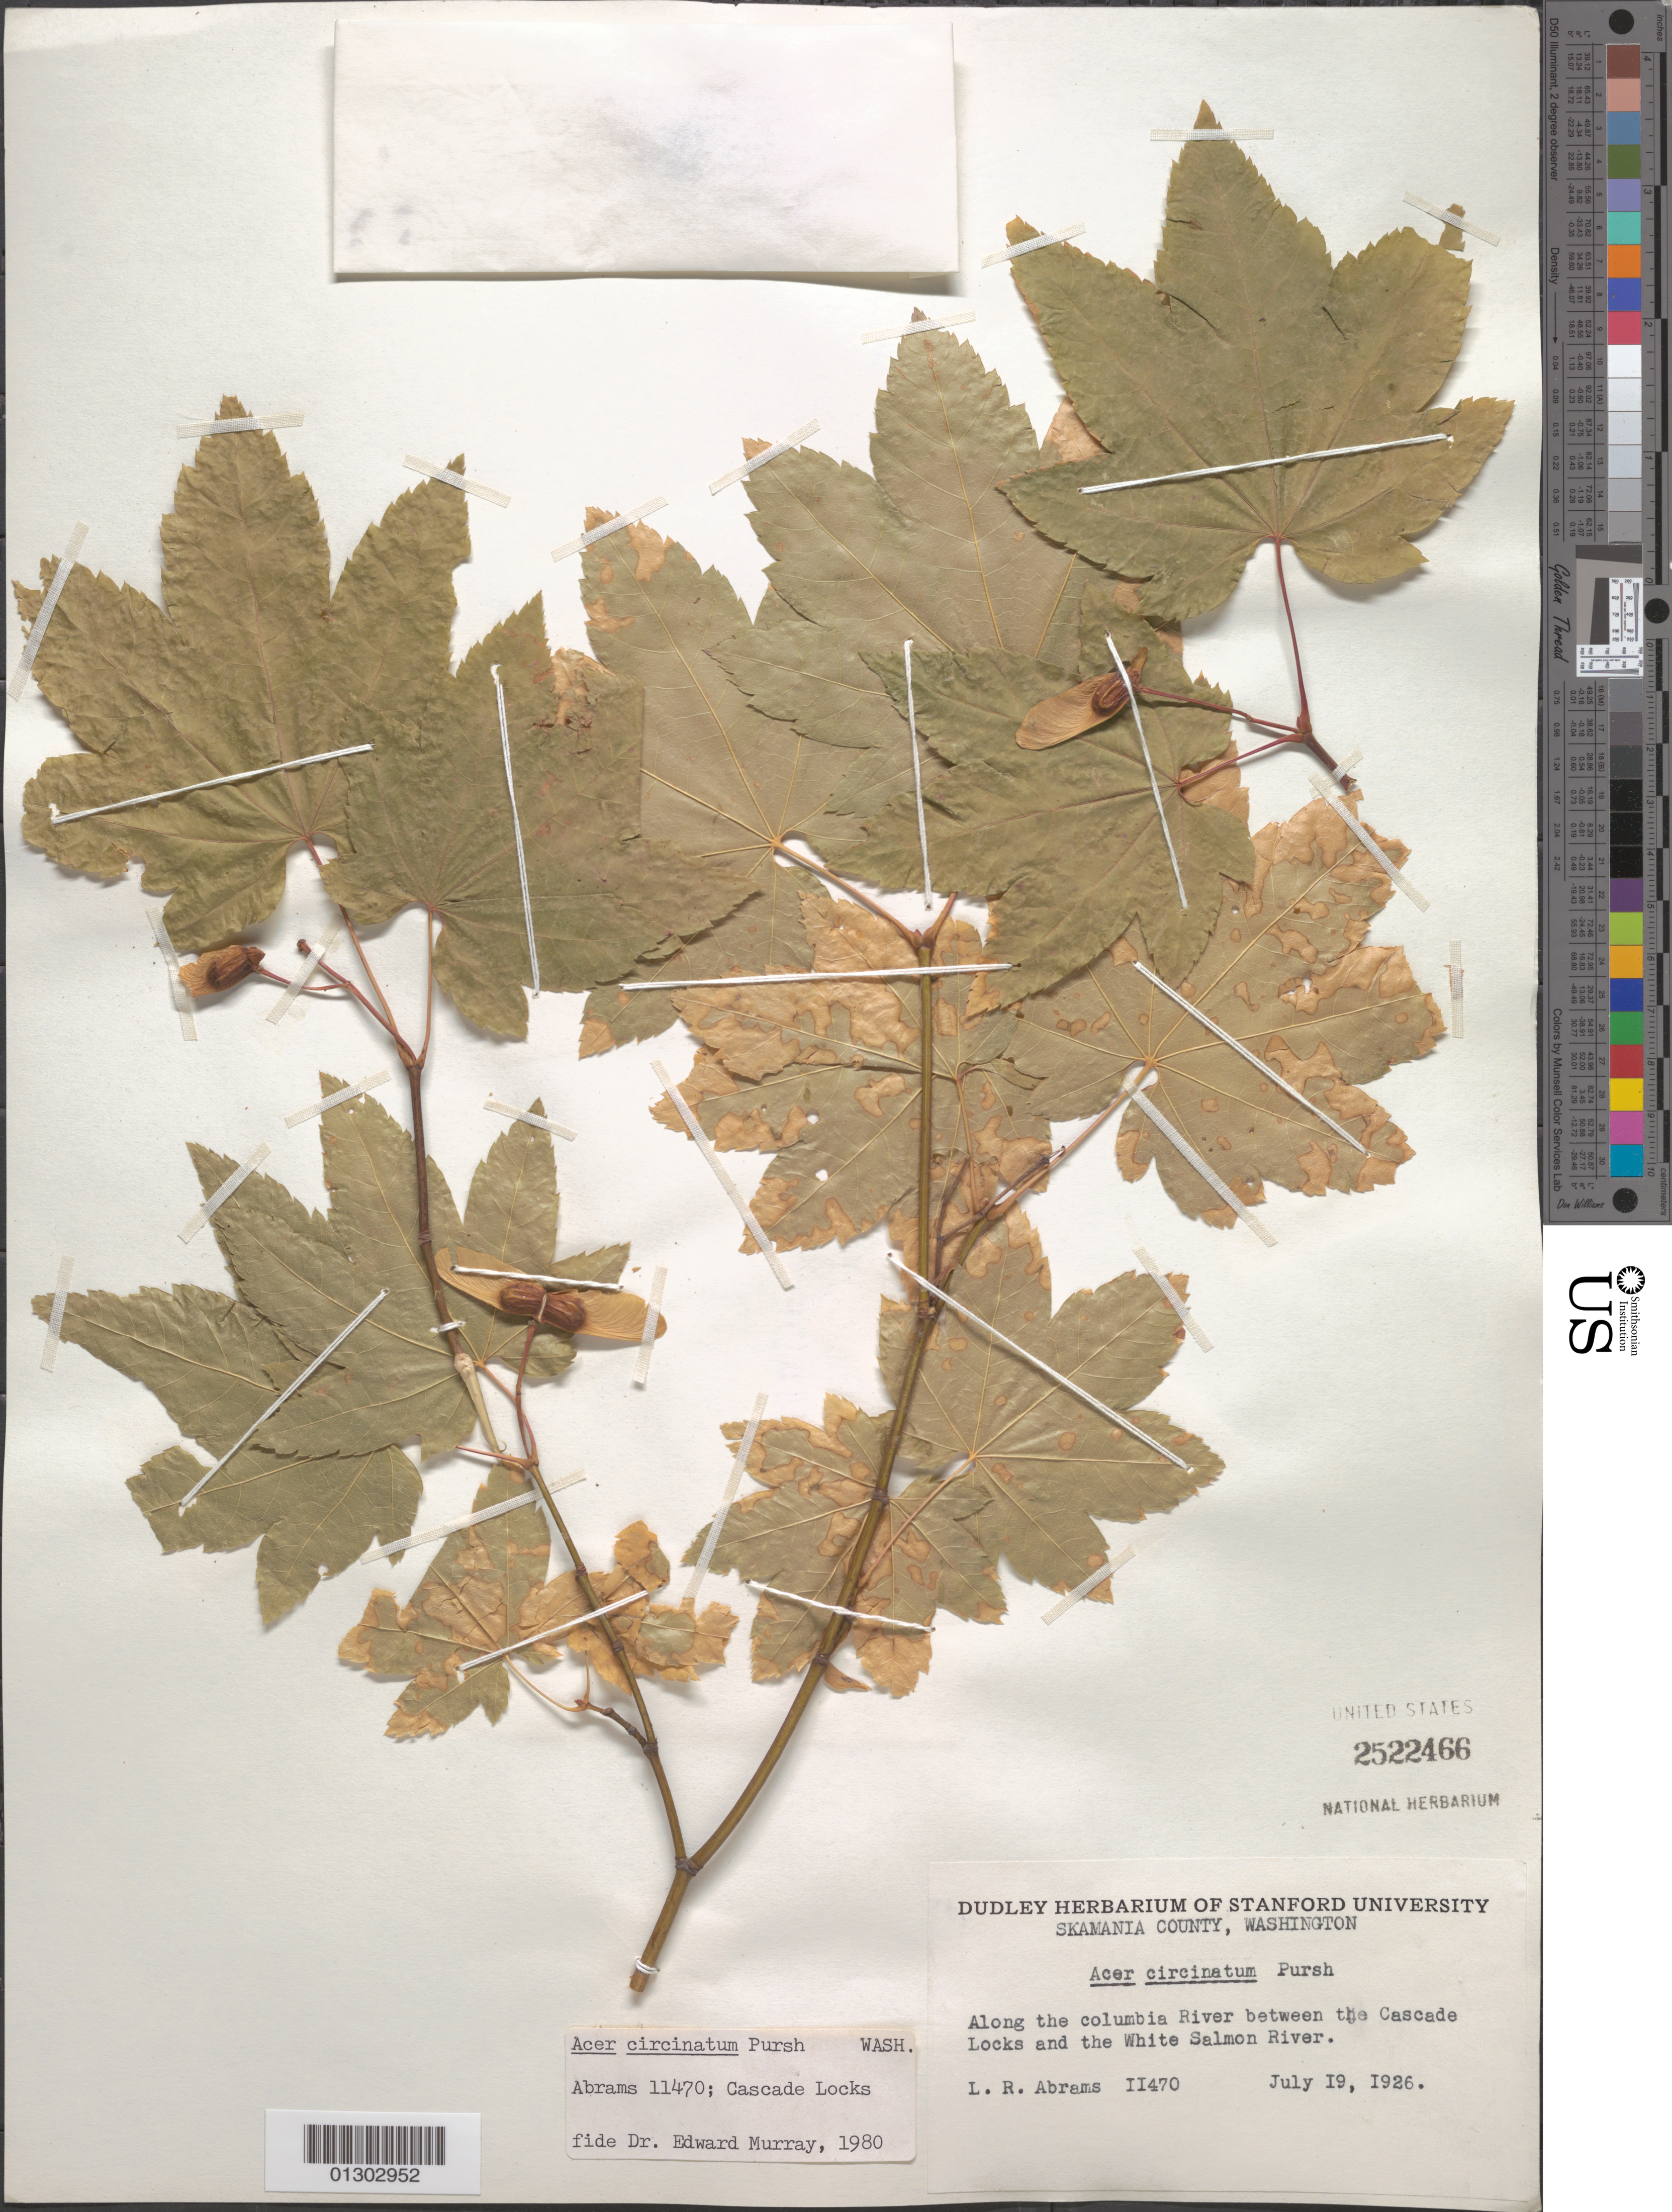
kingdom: Plantae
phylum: Tracheophyta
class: Magnoliopsida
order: Sapindales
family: Sapindaceae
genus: Acer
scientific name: Acer circinatum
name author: Pursh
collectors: L. Abrams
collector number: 11470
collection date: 1926-07-19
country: United States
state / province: Washington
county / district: Skamania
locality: Skamania County, along the Columbia River between the Cascade Locks and the White Salmon River.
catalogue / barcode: US 2522466